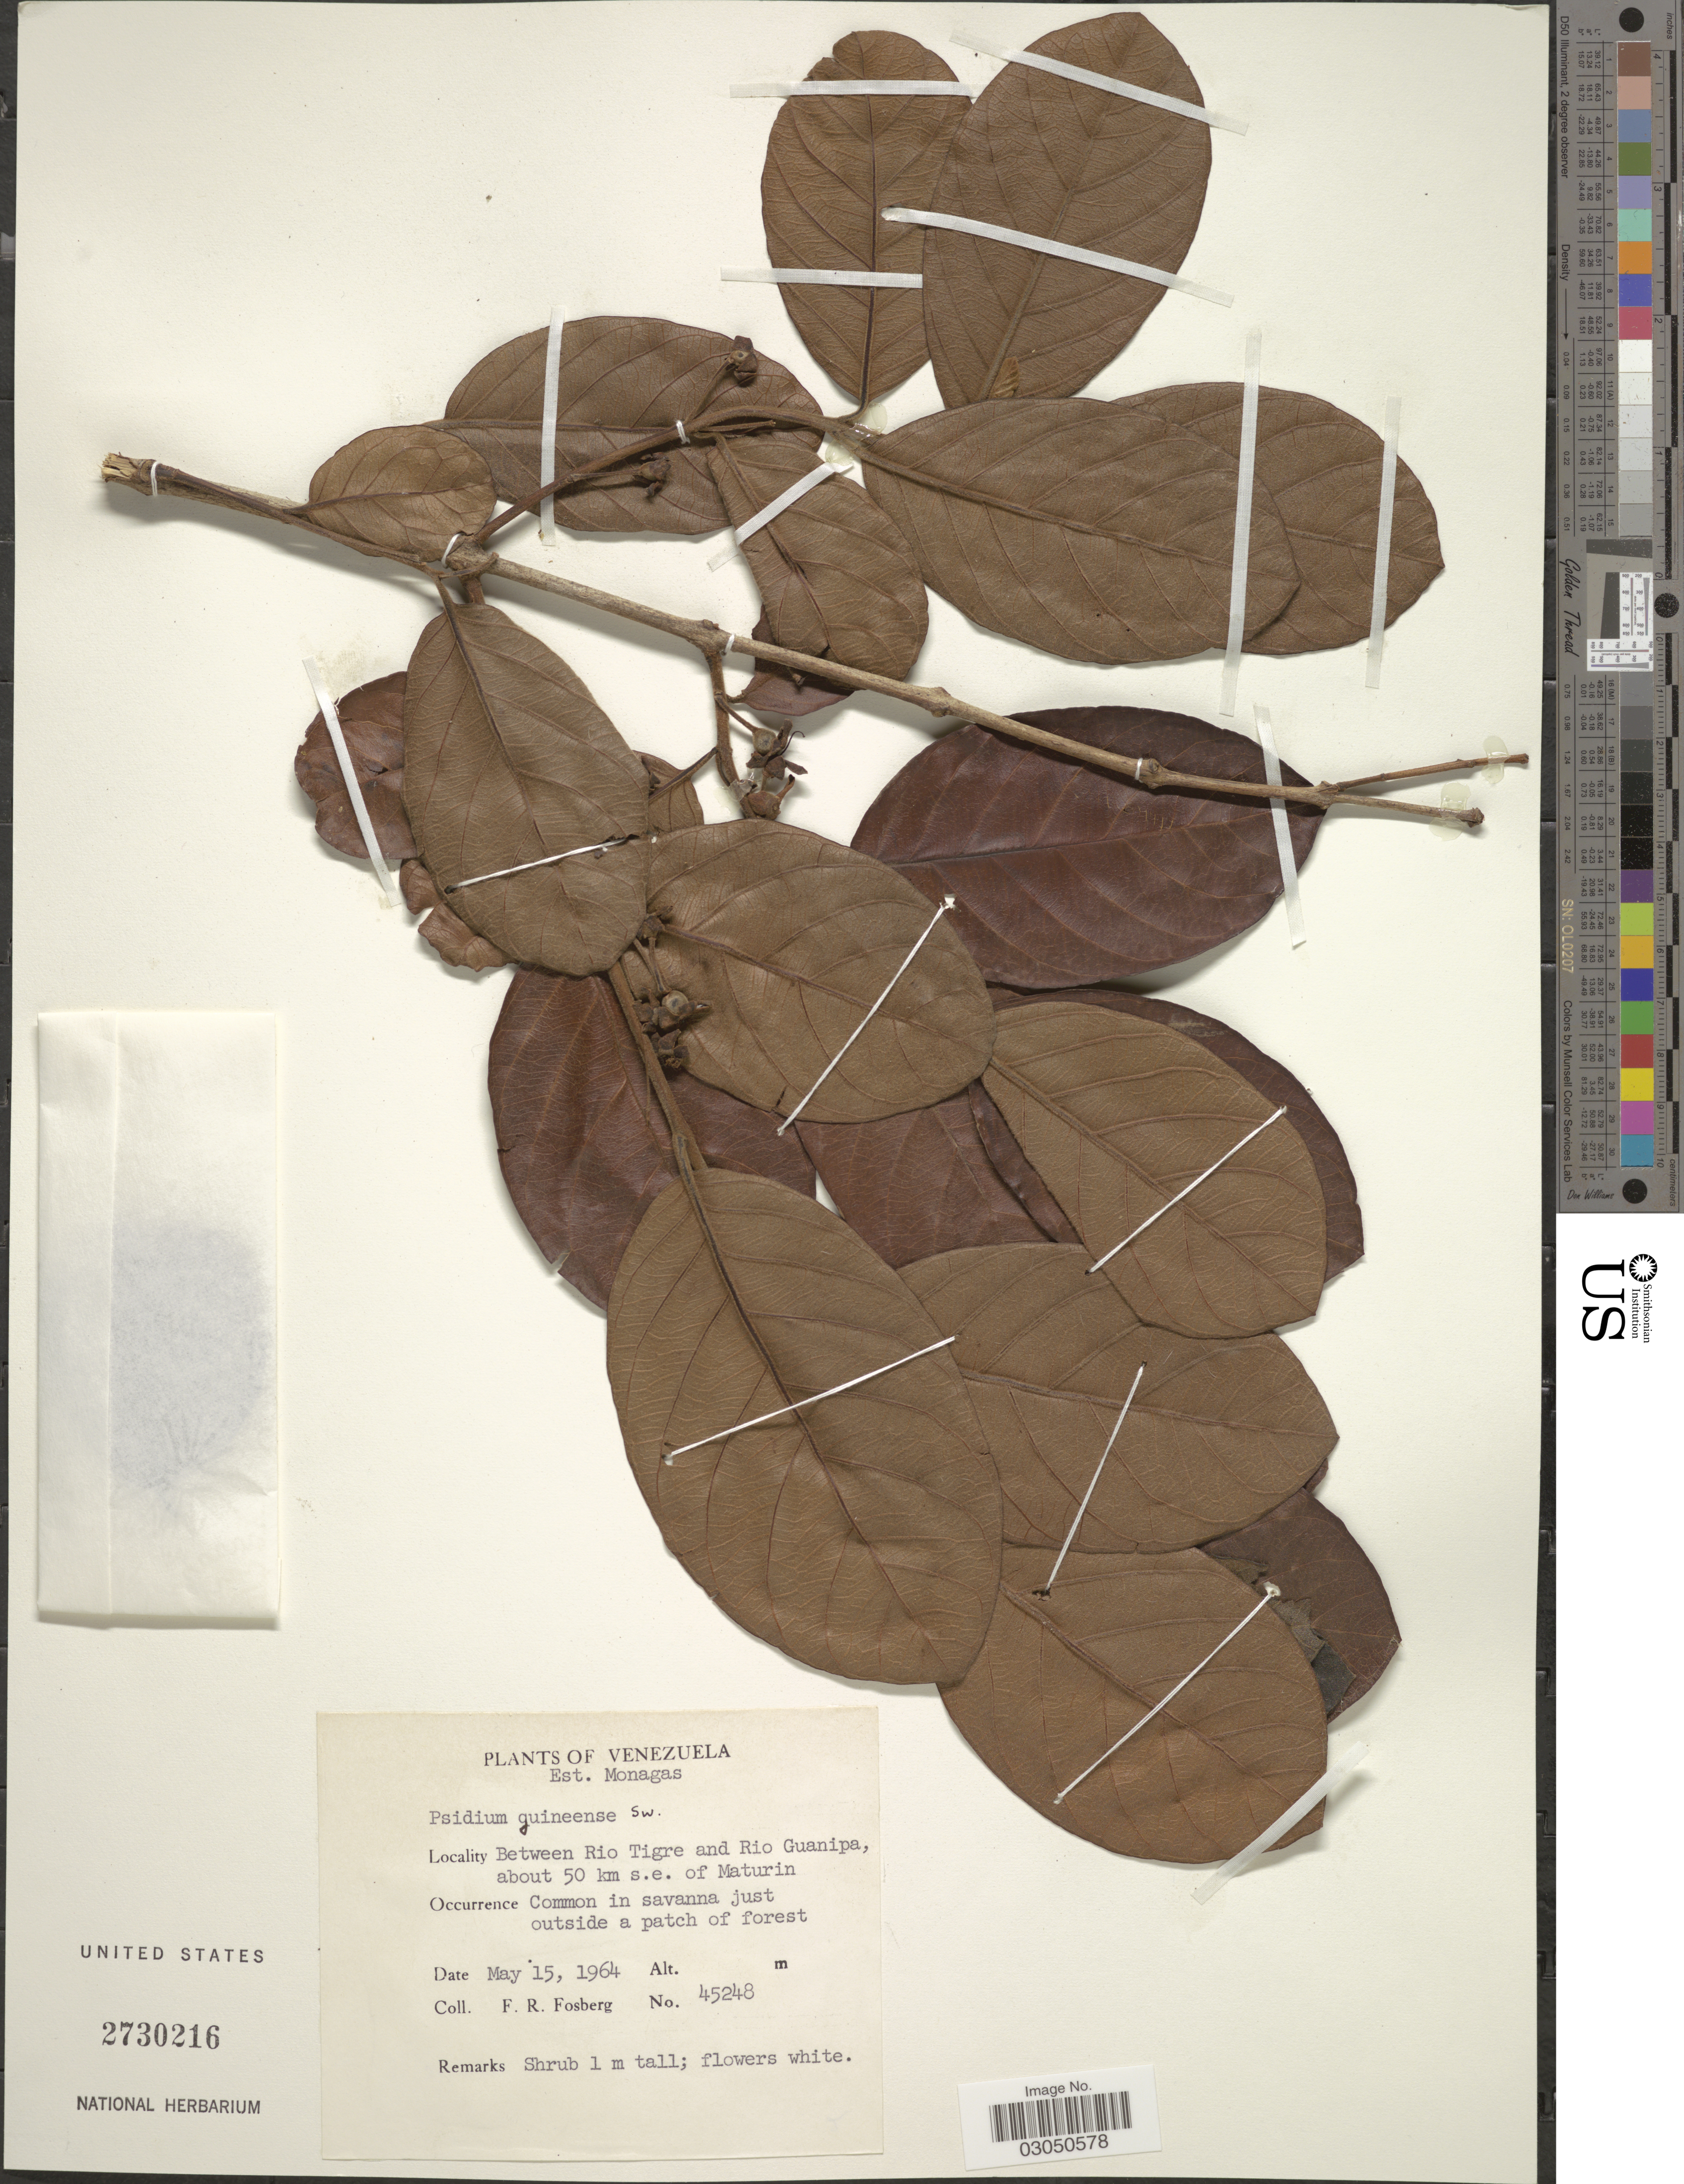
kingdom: Plantae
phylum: Tracheophyta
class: Magnoliopsida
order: Myrtales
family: Myrtaceae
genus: Psidium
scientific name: Psidium guineense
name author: Sw.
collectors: F. R. Fosberg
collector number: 45248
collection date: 1964-05-15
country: Venezuela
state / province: Monagas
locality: Est. Monagas. Between Rio Tigre and Rio Guanipa, about 50 km s.e. of Maturin.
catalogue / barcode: US 2730216